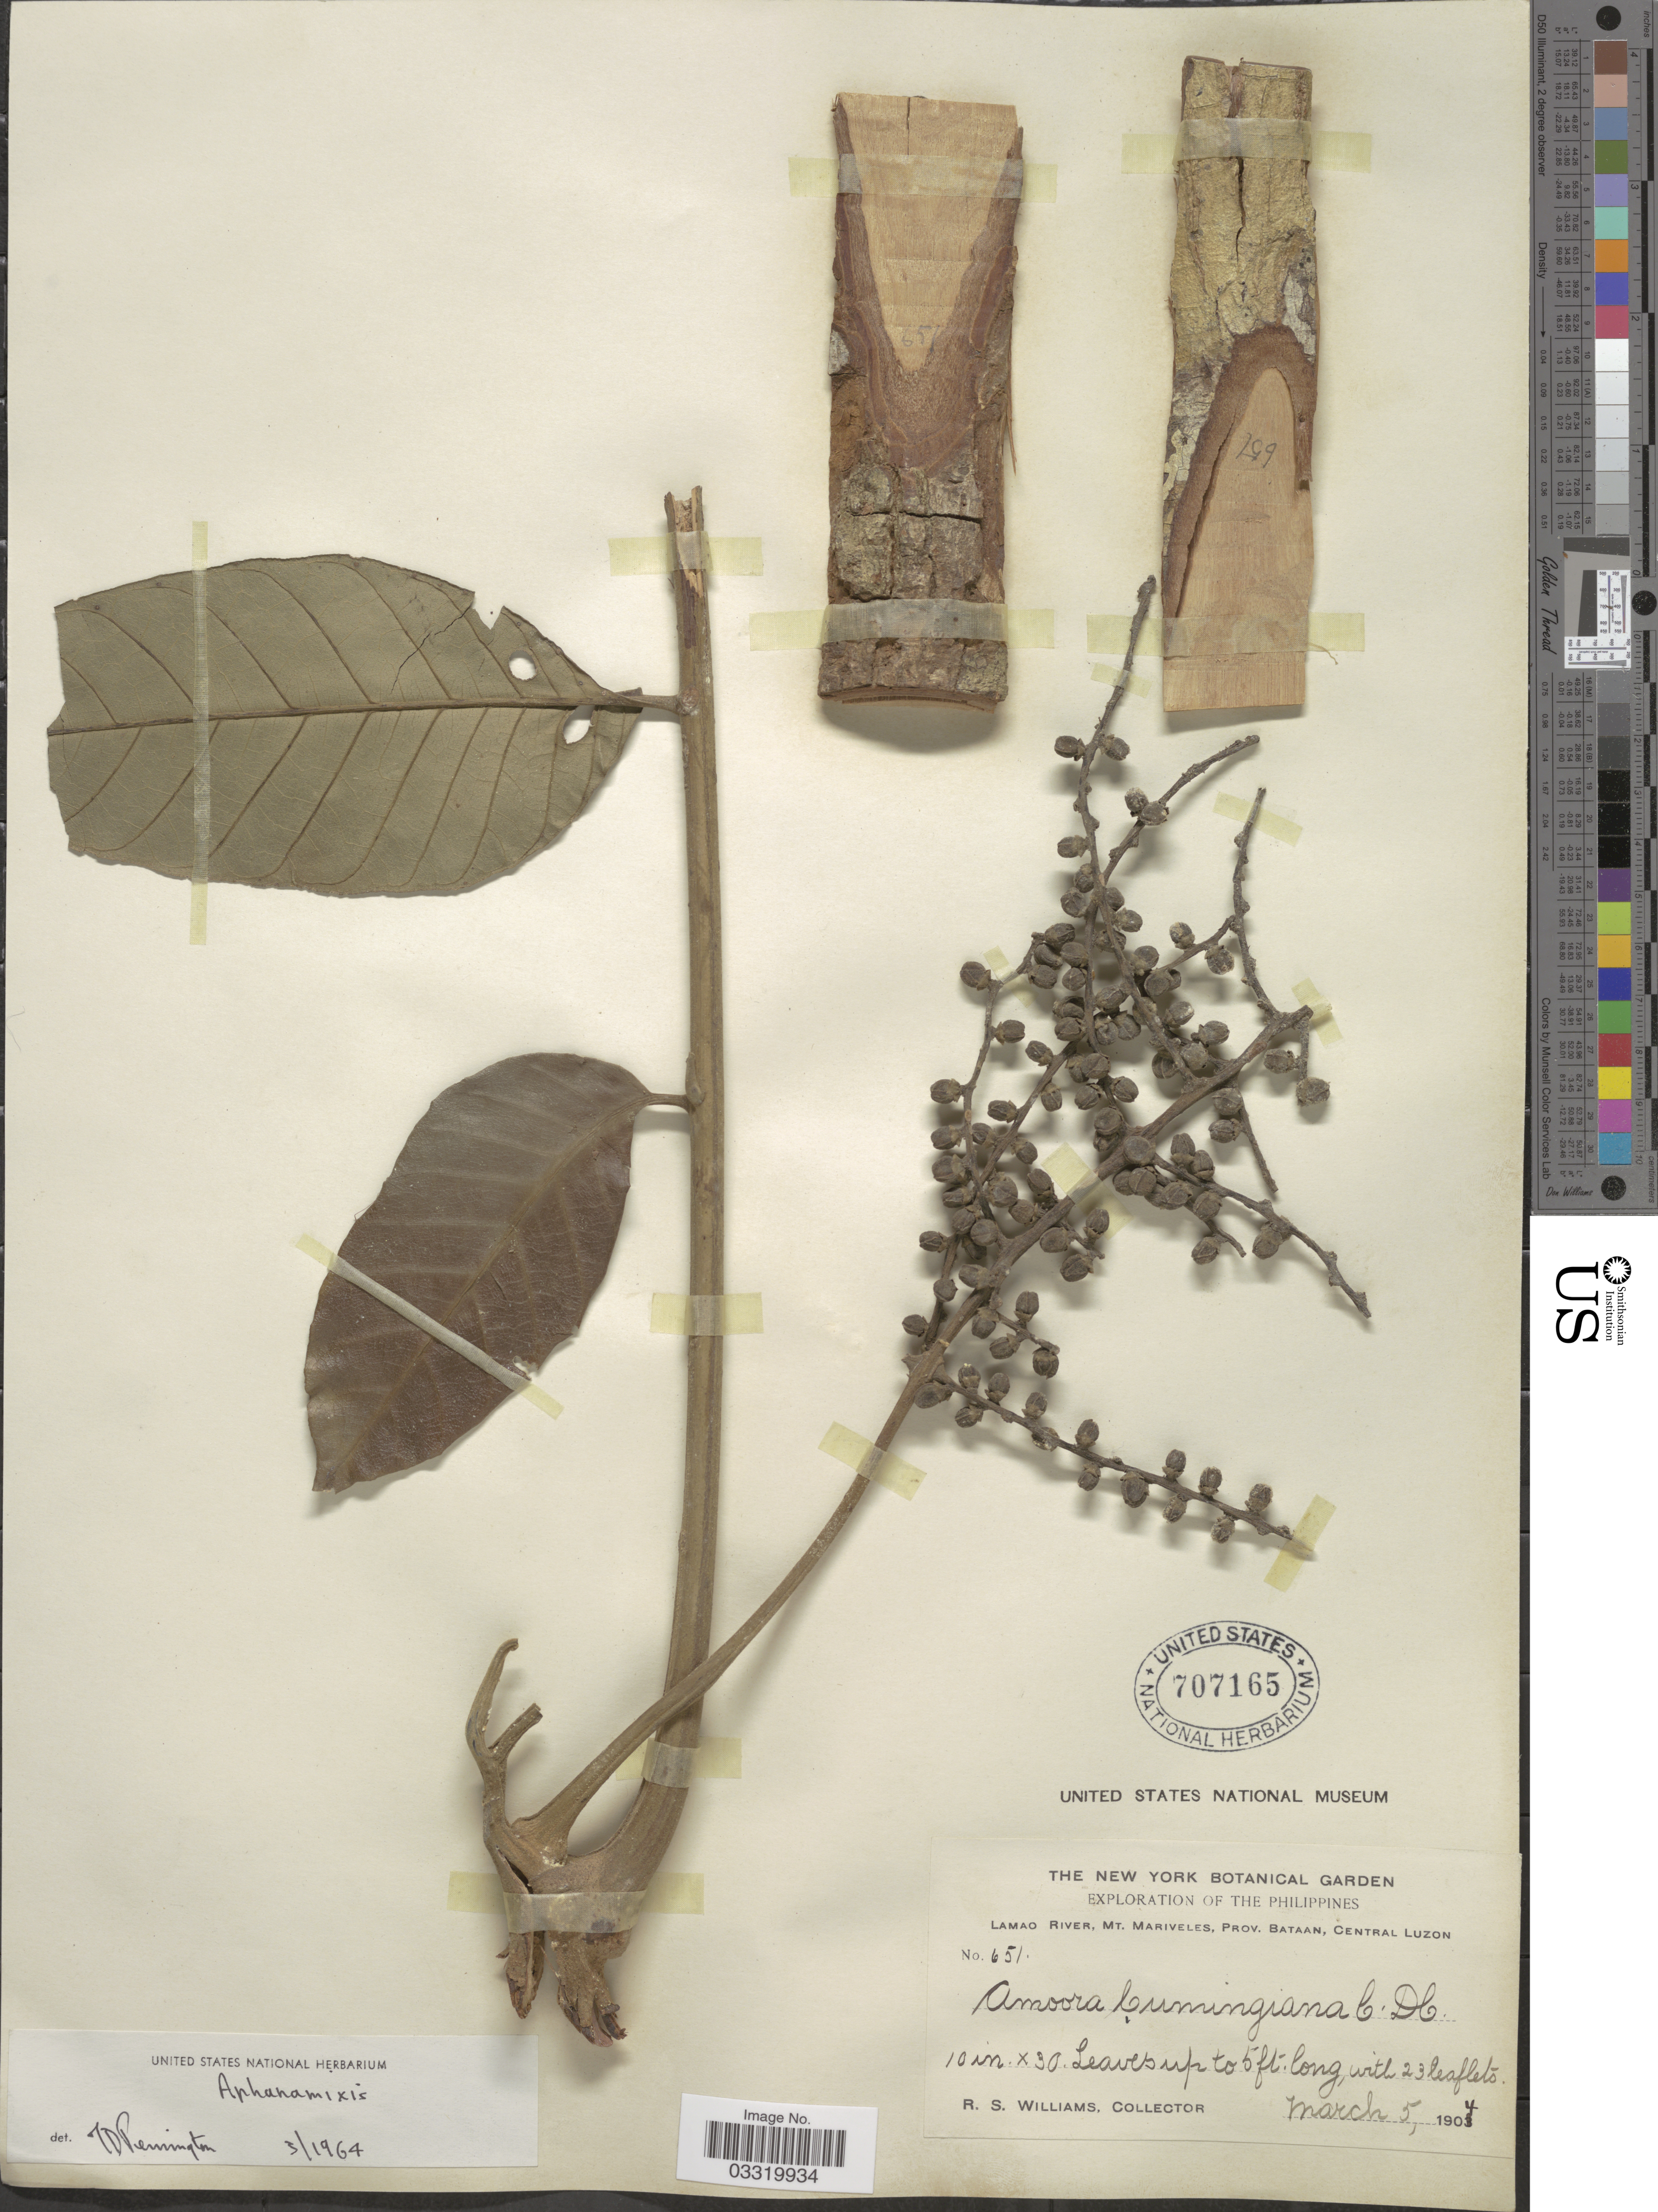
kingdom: Plantae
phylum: Tracheophyta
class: Magnoliopsida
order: Sapindales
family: Meliaceae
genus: Aphanamixis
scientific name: Aphanamixis polystachya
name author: (Wall.) R. Parker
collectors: R. S. Williams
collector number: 651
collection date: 1904-03-05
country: Philippines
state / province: Central Luzon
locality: Lamao River, Mt. Mariveles, Province of Bataan, Central Luzon.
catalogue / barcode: US 707165